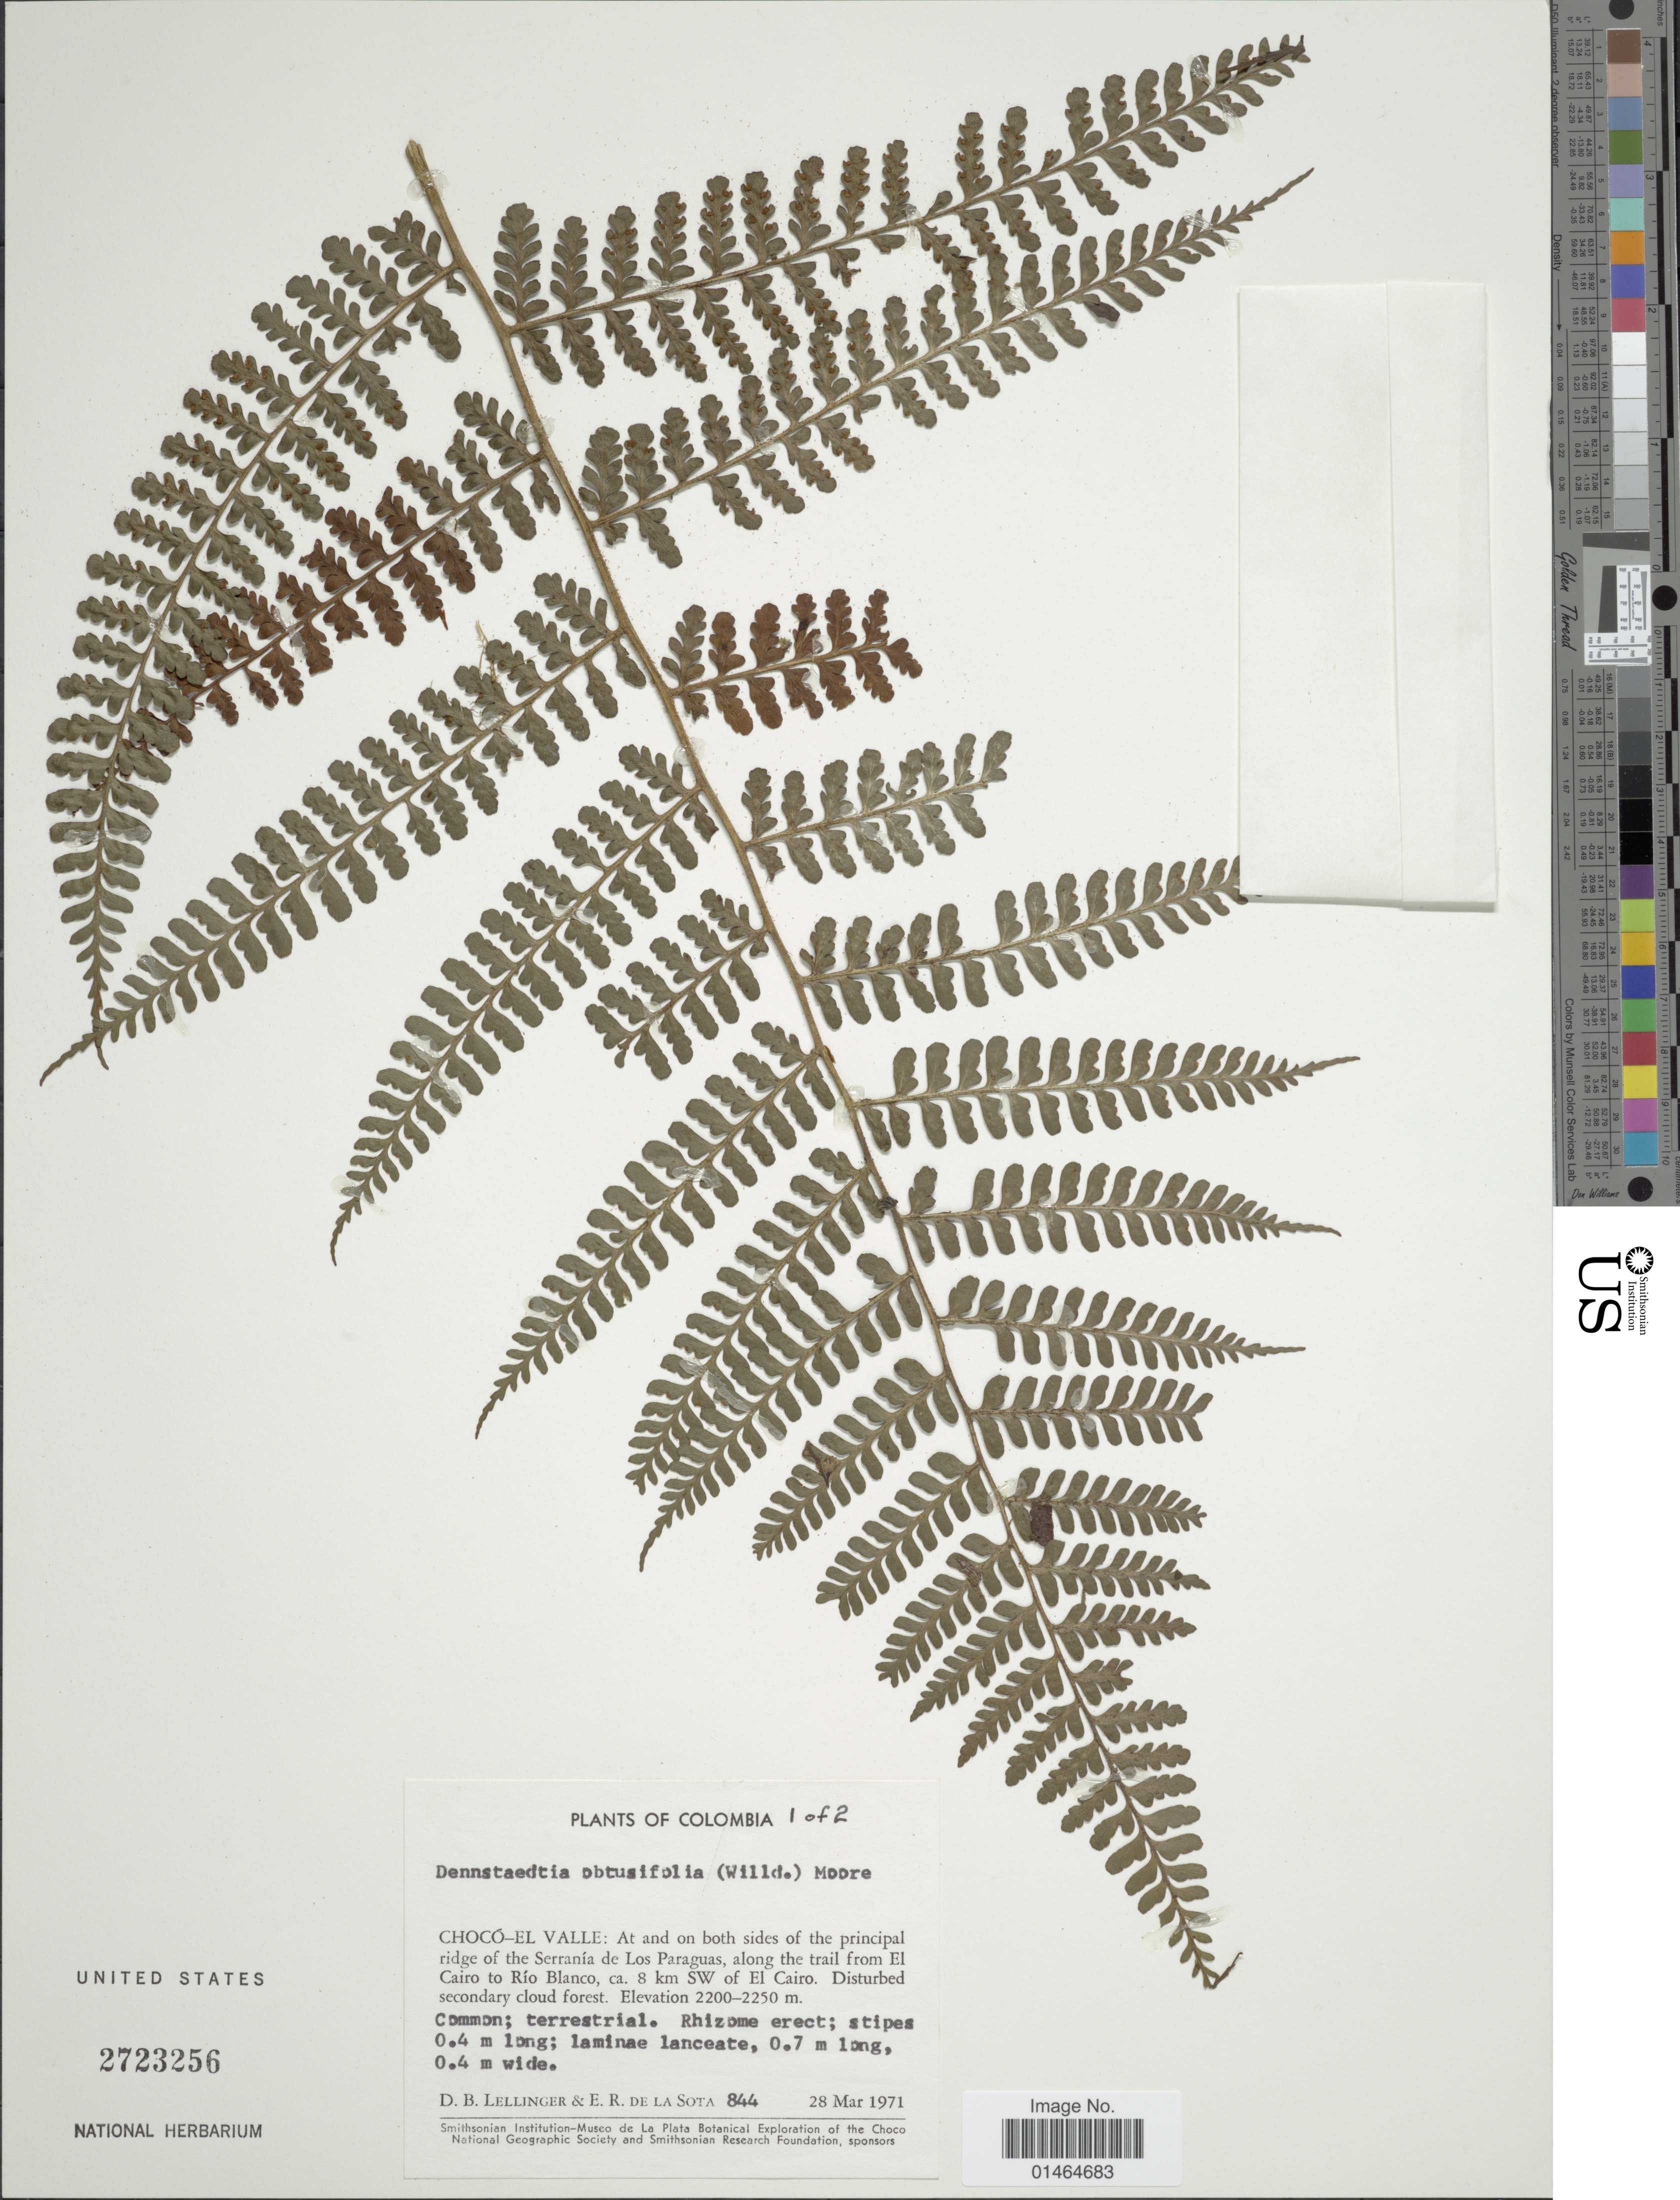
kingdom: Plantae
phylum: Tracheophyta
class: Polypodiopsida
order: Polypodiales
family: Dennstaedtiaceae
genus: Dennstaedtia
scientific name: Dennstaedtia dissecta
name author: (Sw.) T. Moore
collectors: D. B. Lellinger & E. R. de la Sota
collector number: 844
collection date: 1971-03-28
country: Colombia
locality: Chocó-El Valle: At and on both sides of the principal ridge of the Serranía de Los Paraguas, along the trail from El Cairo to Río Blanco, ca. 8 km SW of El Cairo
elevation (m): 2200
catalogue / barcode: US 2723256